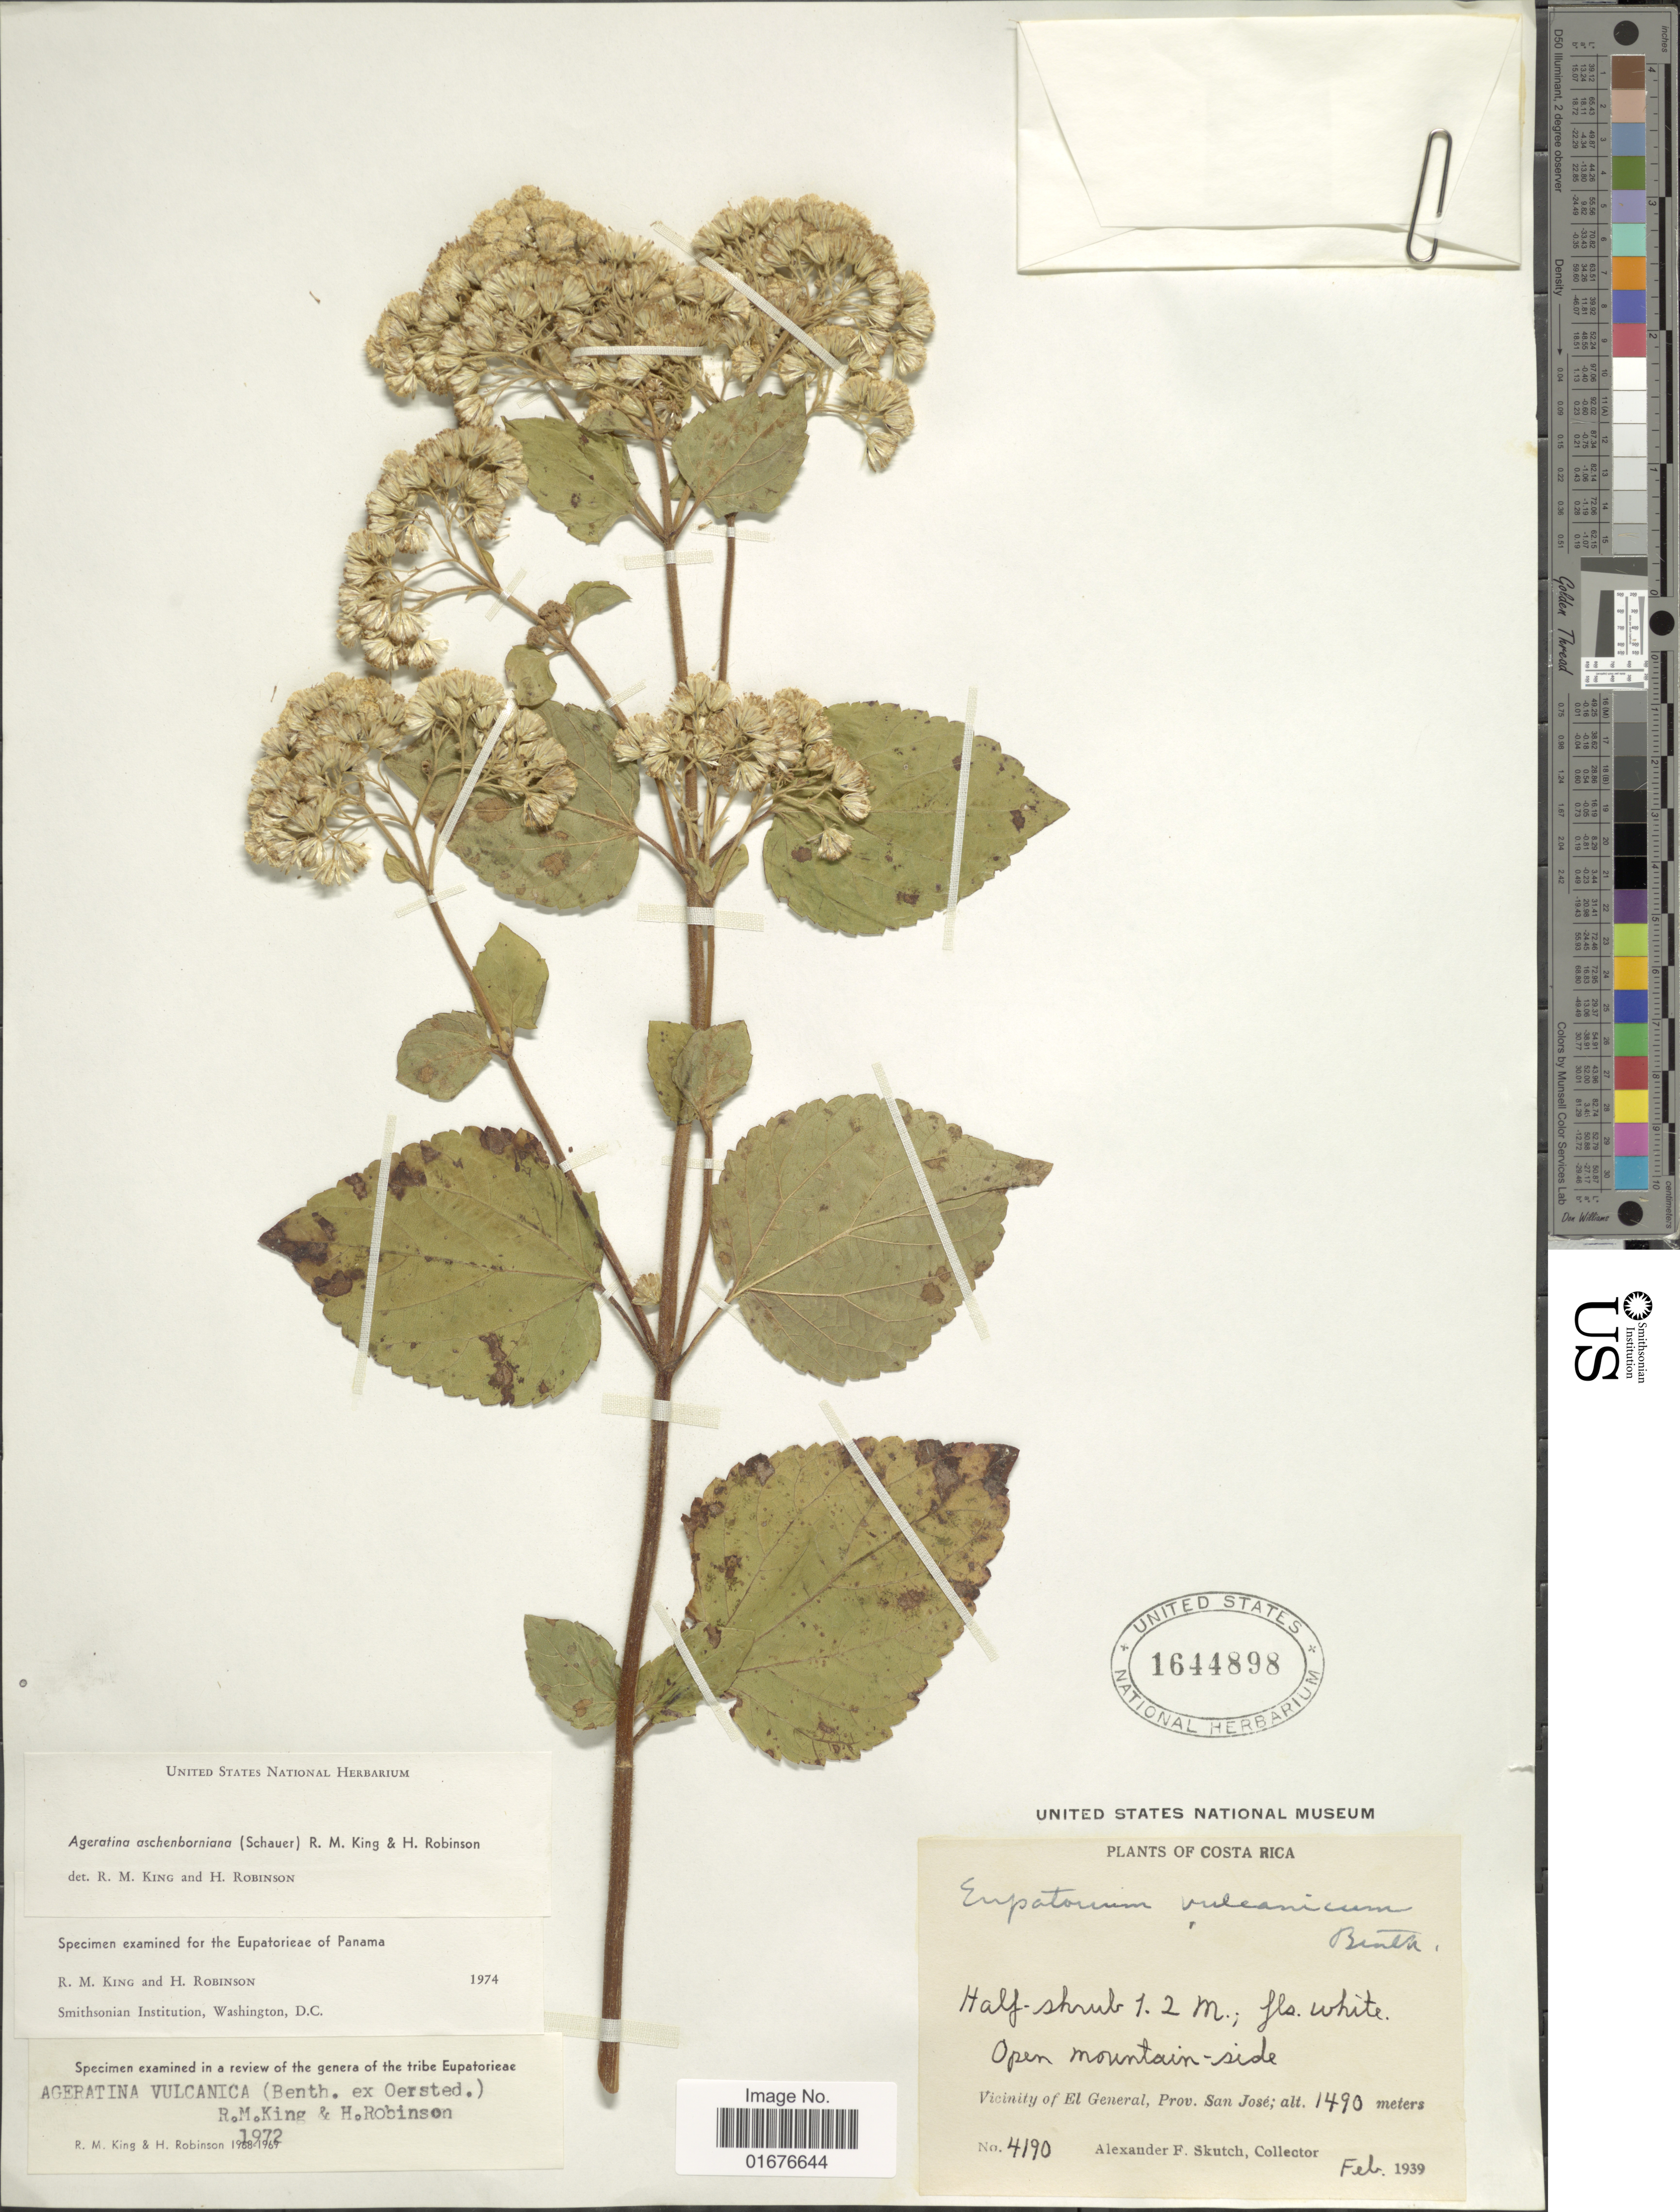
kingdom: Plantae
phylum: Tracheophyta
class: Magnoliopsida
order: Asterales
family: Asteraceae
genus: Ageratina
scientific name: Ageratina pichinchensis var. bustamenta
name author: (DC.) R.M. King & H. Rob.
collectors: A. F. Skutch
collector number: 4190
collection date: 1939-02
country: Costa Rica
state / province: San José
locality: Open mountains-side, Vicinity of El General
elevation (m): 1490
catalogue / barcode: US 1644898